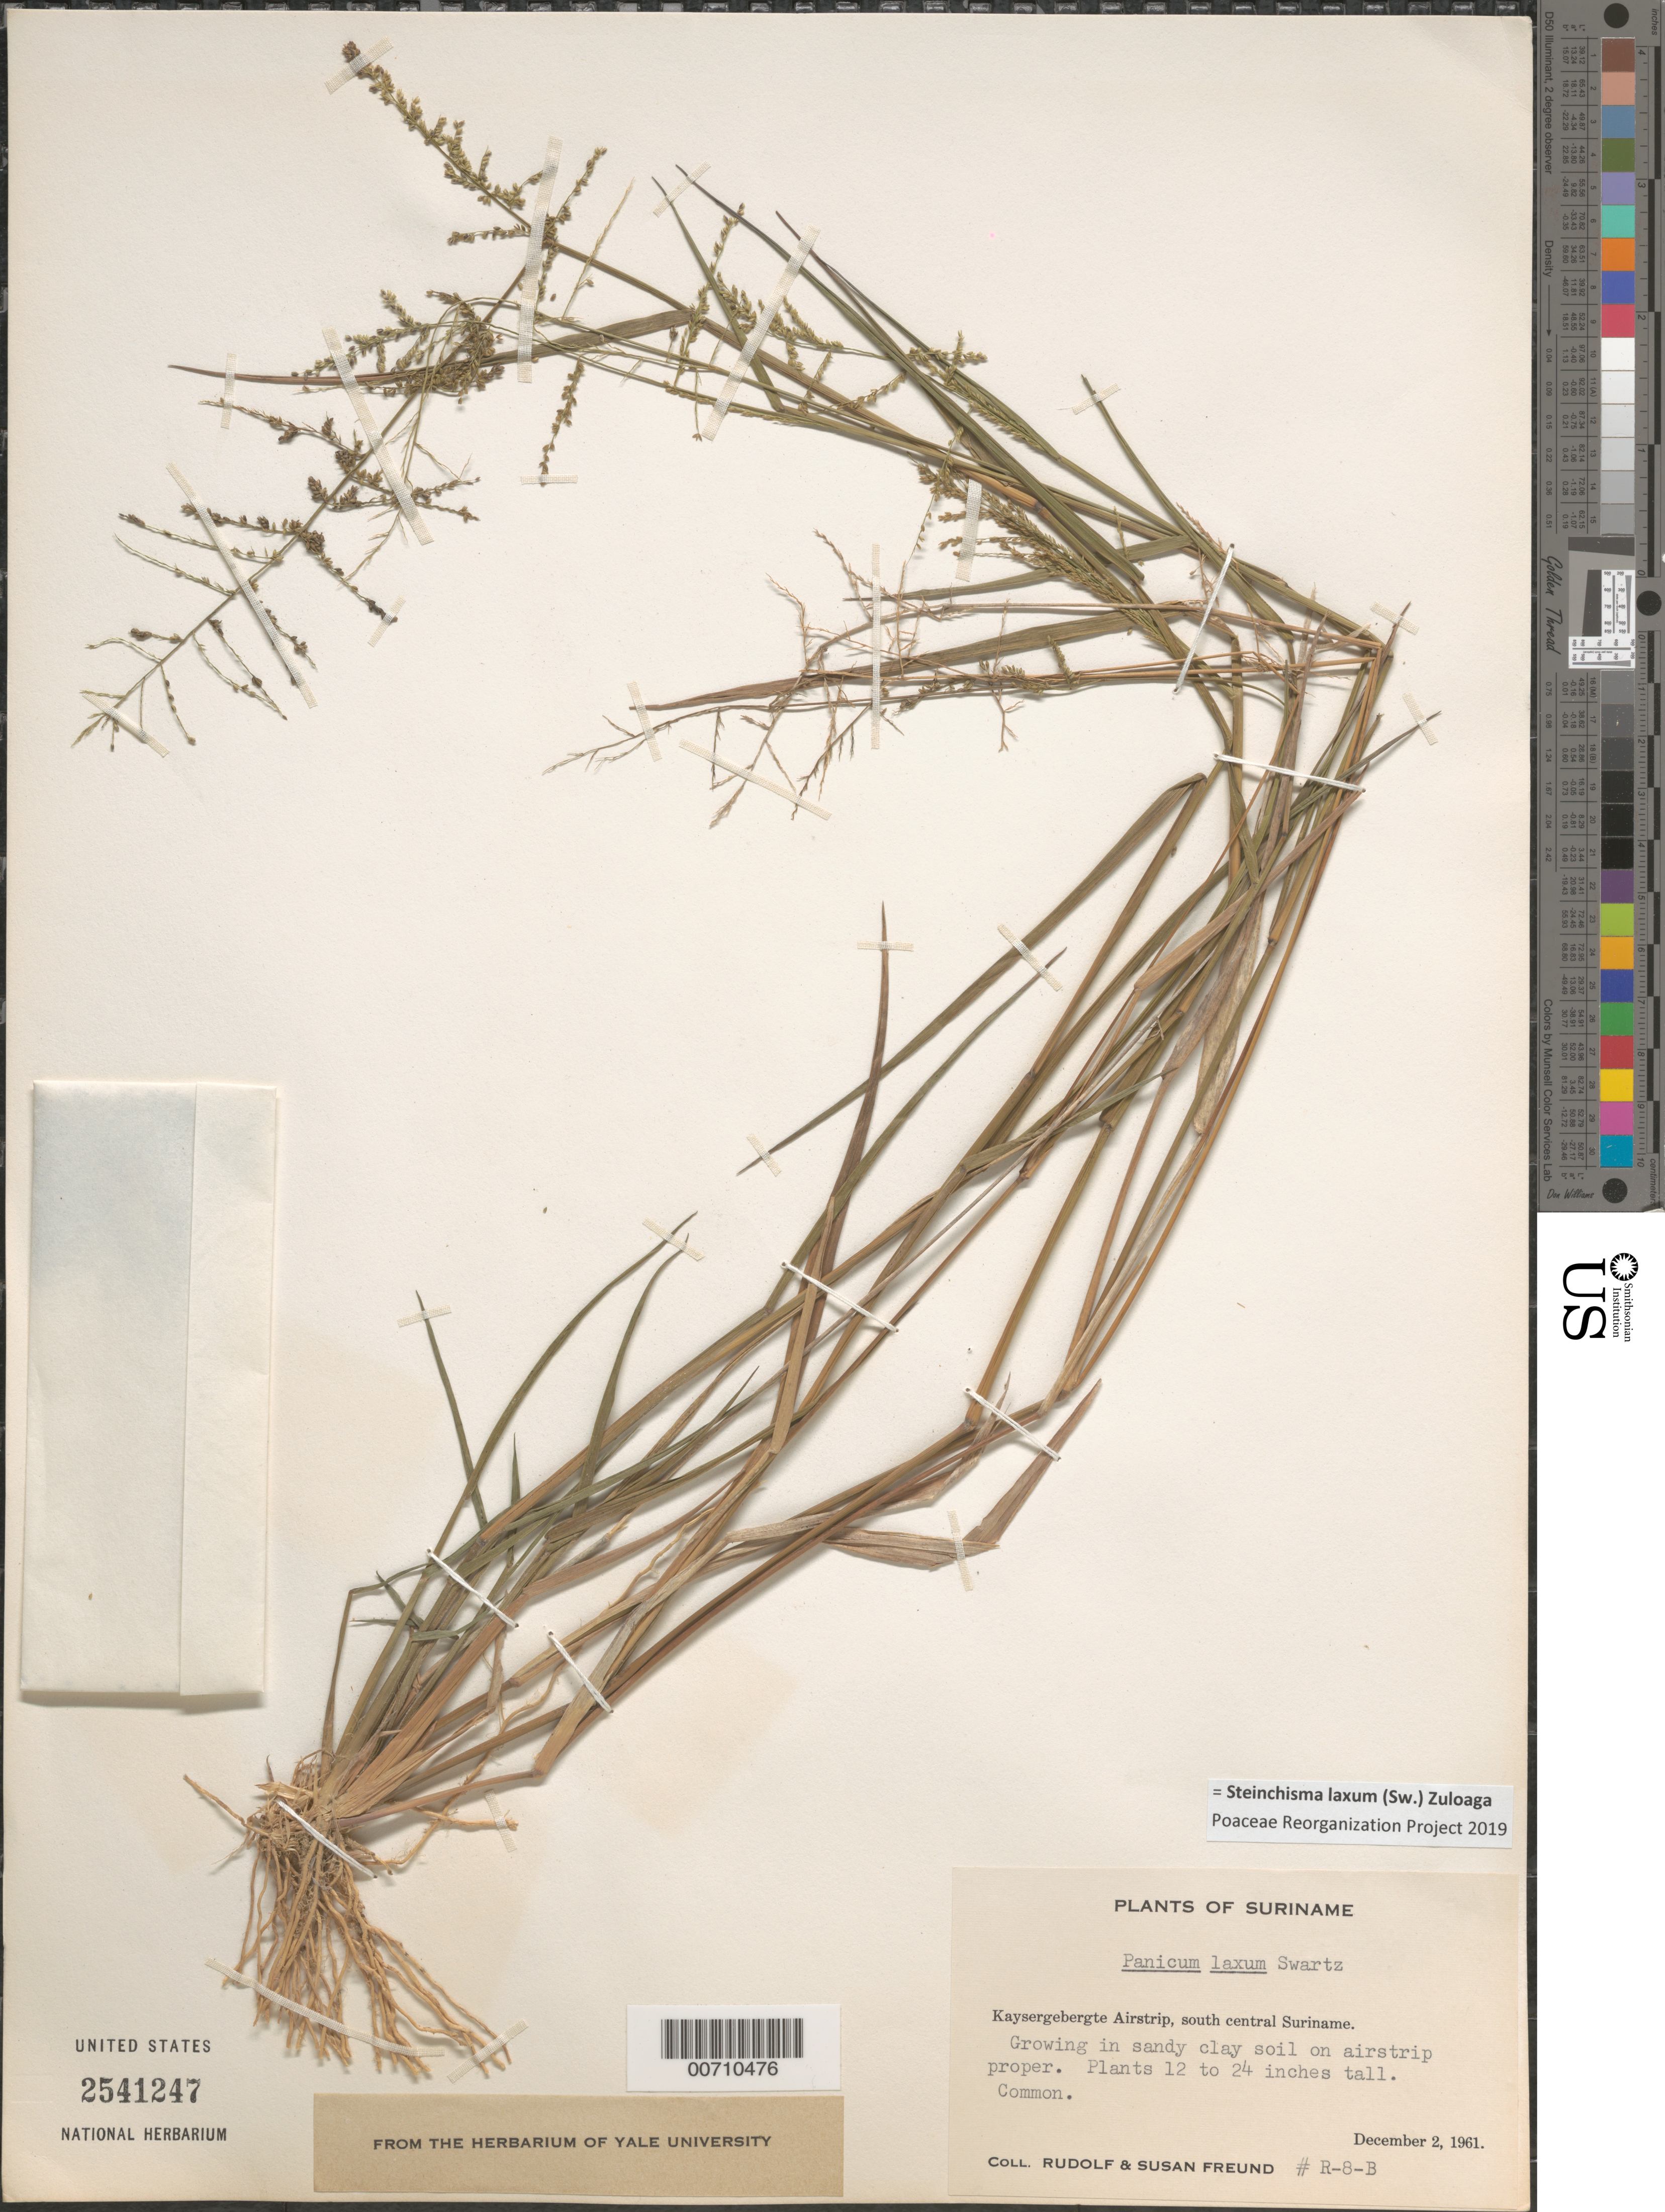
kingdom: Plantae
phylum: Tracheophyta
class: Liliopsida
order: Poales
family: Poaceae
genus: Panicum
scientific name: Panicum laxum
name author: Sw.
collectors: R. Freund & S. Freund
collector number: R 8 B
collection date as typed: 2-Dec-61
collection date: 1961-12-02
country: Suriname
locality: Kaysergebergte Airstrip, south central Suriname, 45 km above confl. with Lucie R.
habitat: Clay sandy soil on airstrip proper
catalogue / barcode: US 2541247